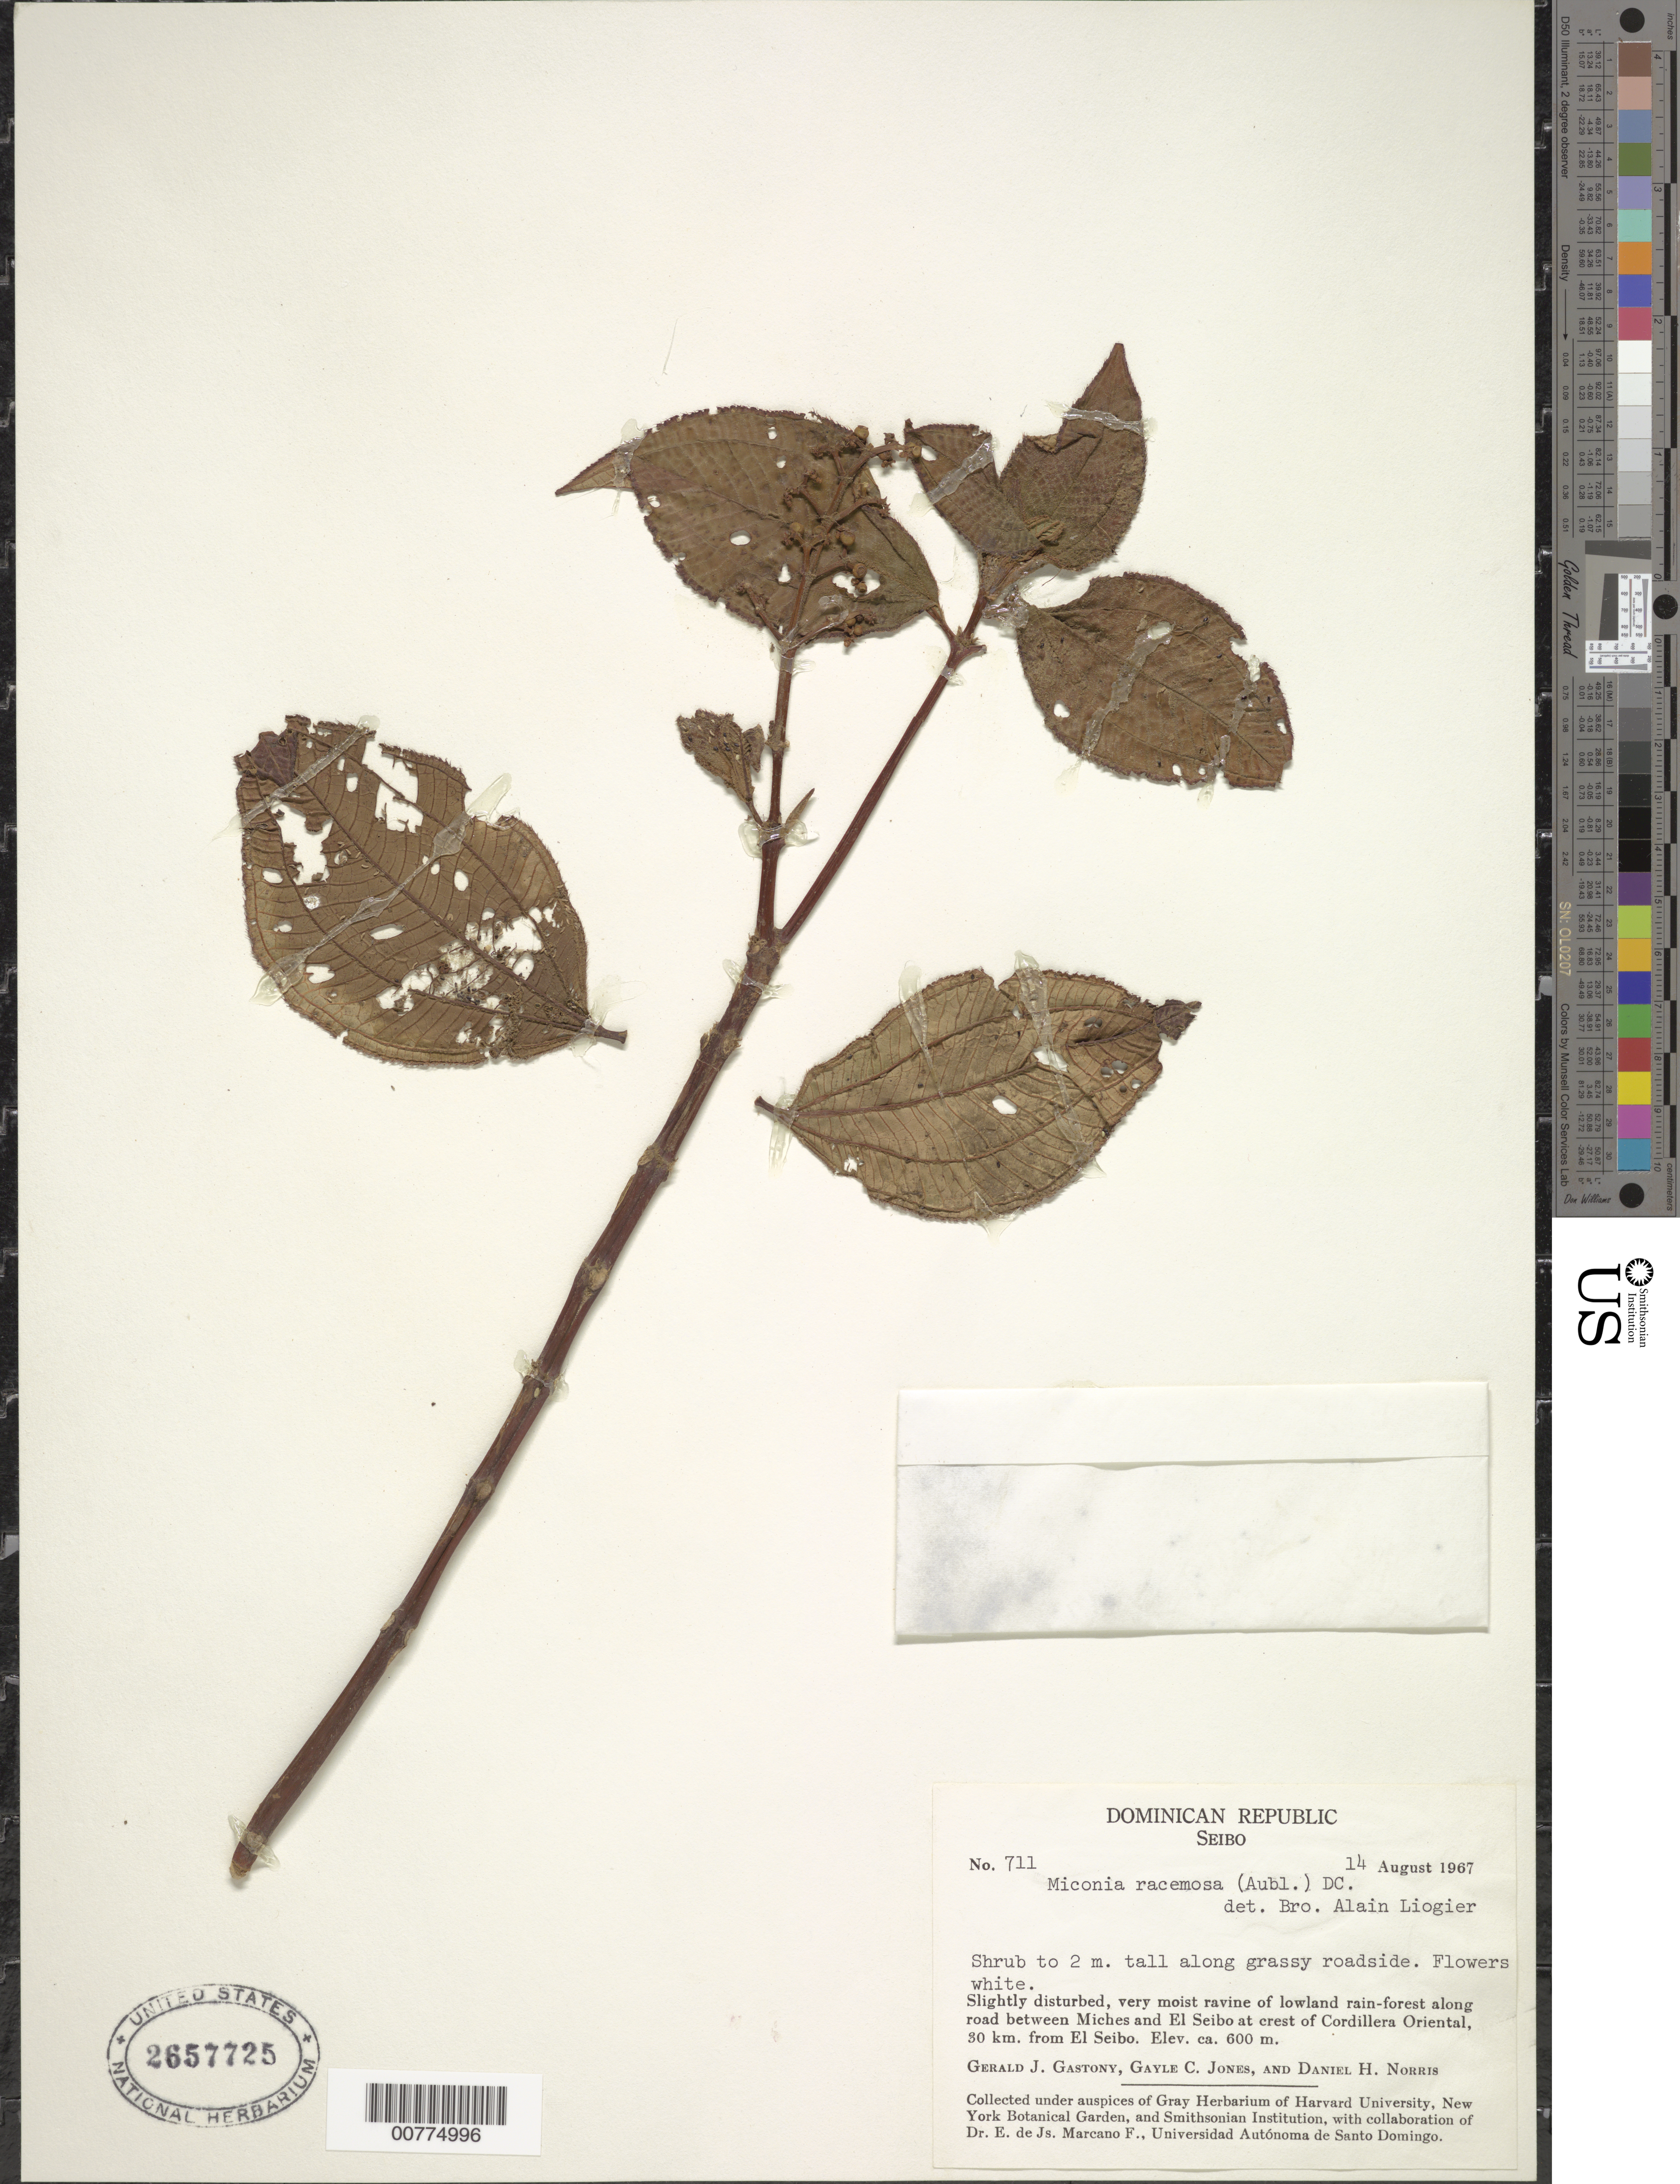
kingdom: Plantae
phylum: Tracheophyta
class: Magnoliopsida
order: Myrtales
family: Melastomataceae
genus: Miconia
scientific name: Miconia racemosa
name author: (Aubl.) DC.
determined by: Liogier, Alain H.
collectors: G. Gastony, G. C. Jones & D. H. Norris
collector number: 711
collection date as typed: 14 Aug 1967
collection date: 1967-08-14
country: Dominican Republic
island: Hispaniola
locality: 30 km from El Seibo, along road between Miches and El Seibo at crest of Cordillera Oriental.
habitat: Slightly disturbed, very moist ravine of lowland rain-forest along road.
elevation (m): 600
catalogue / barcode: US 2657725